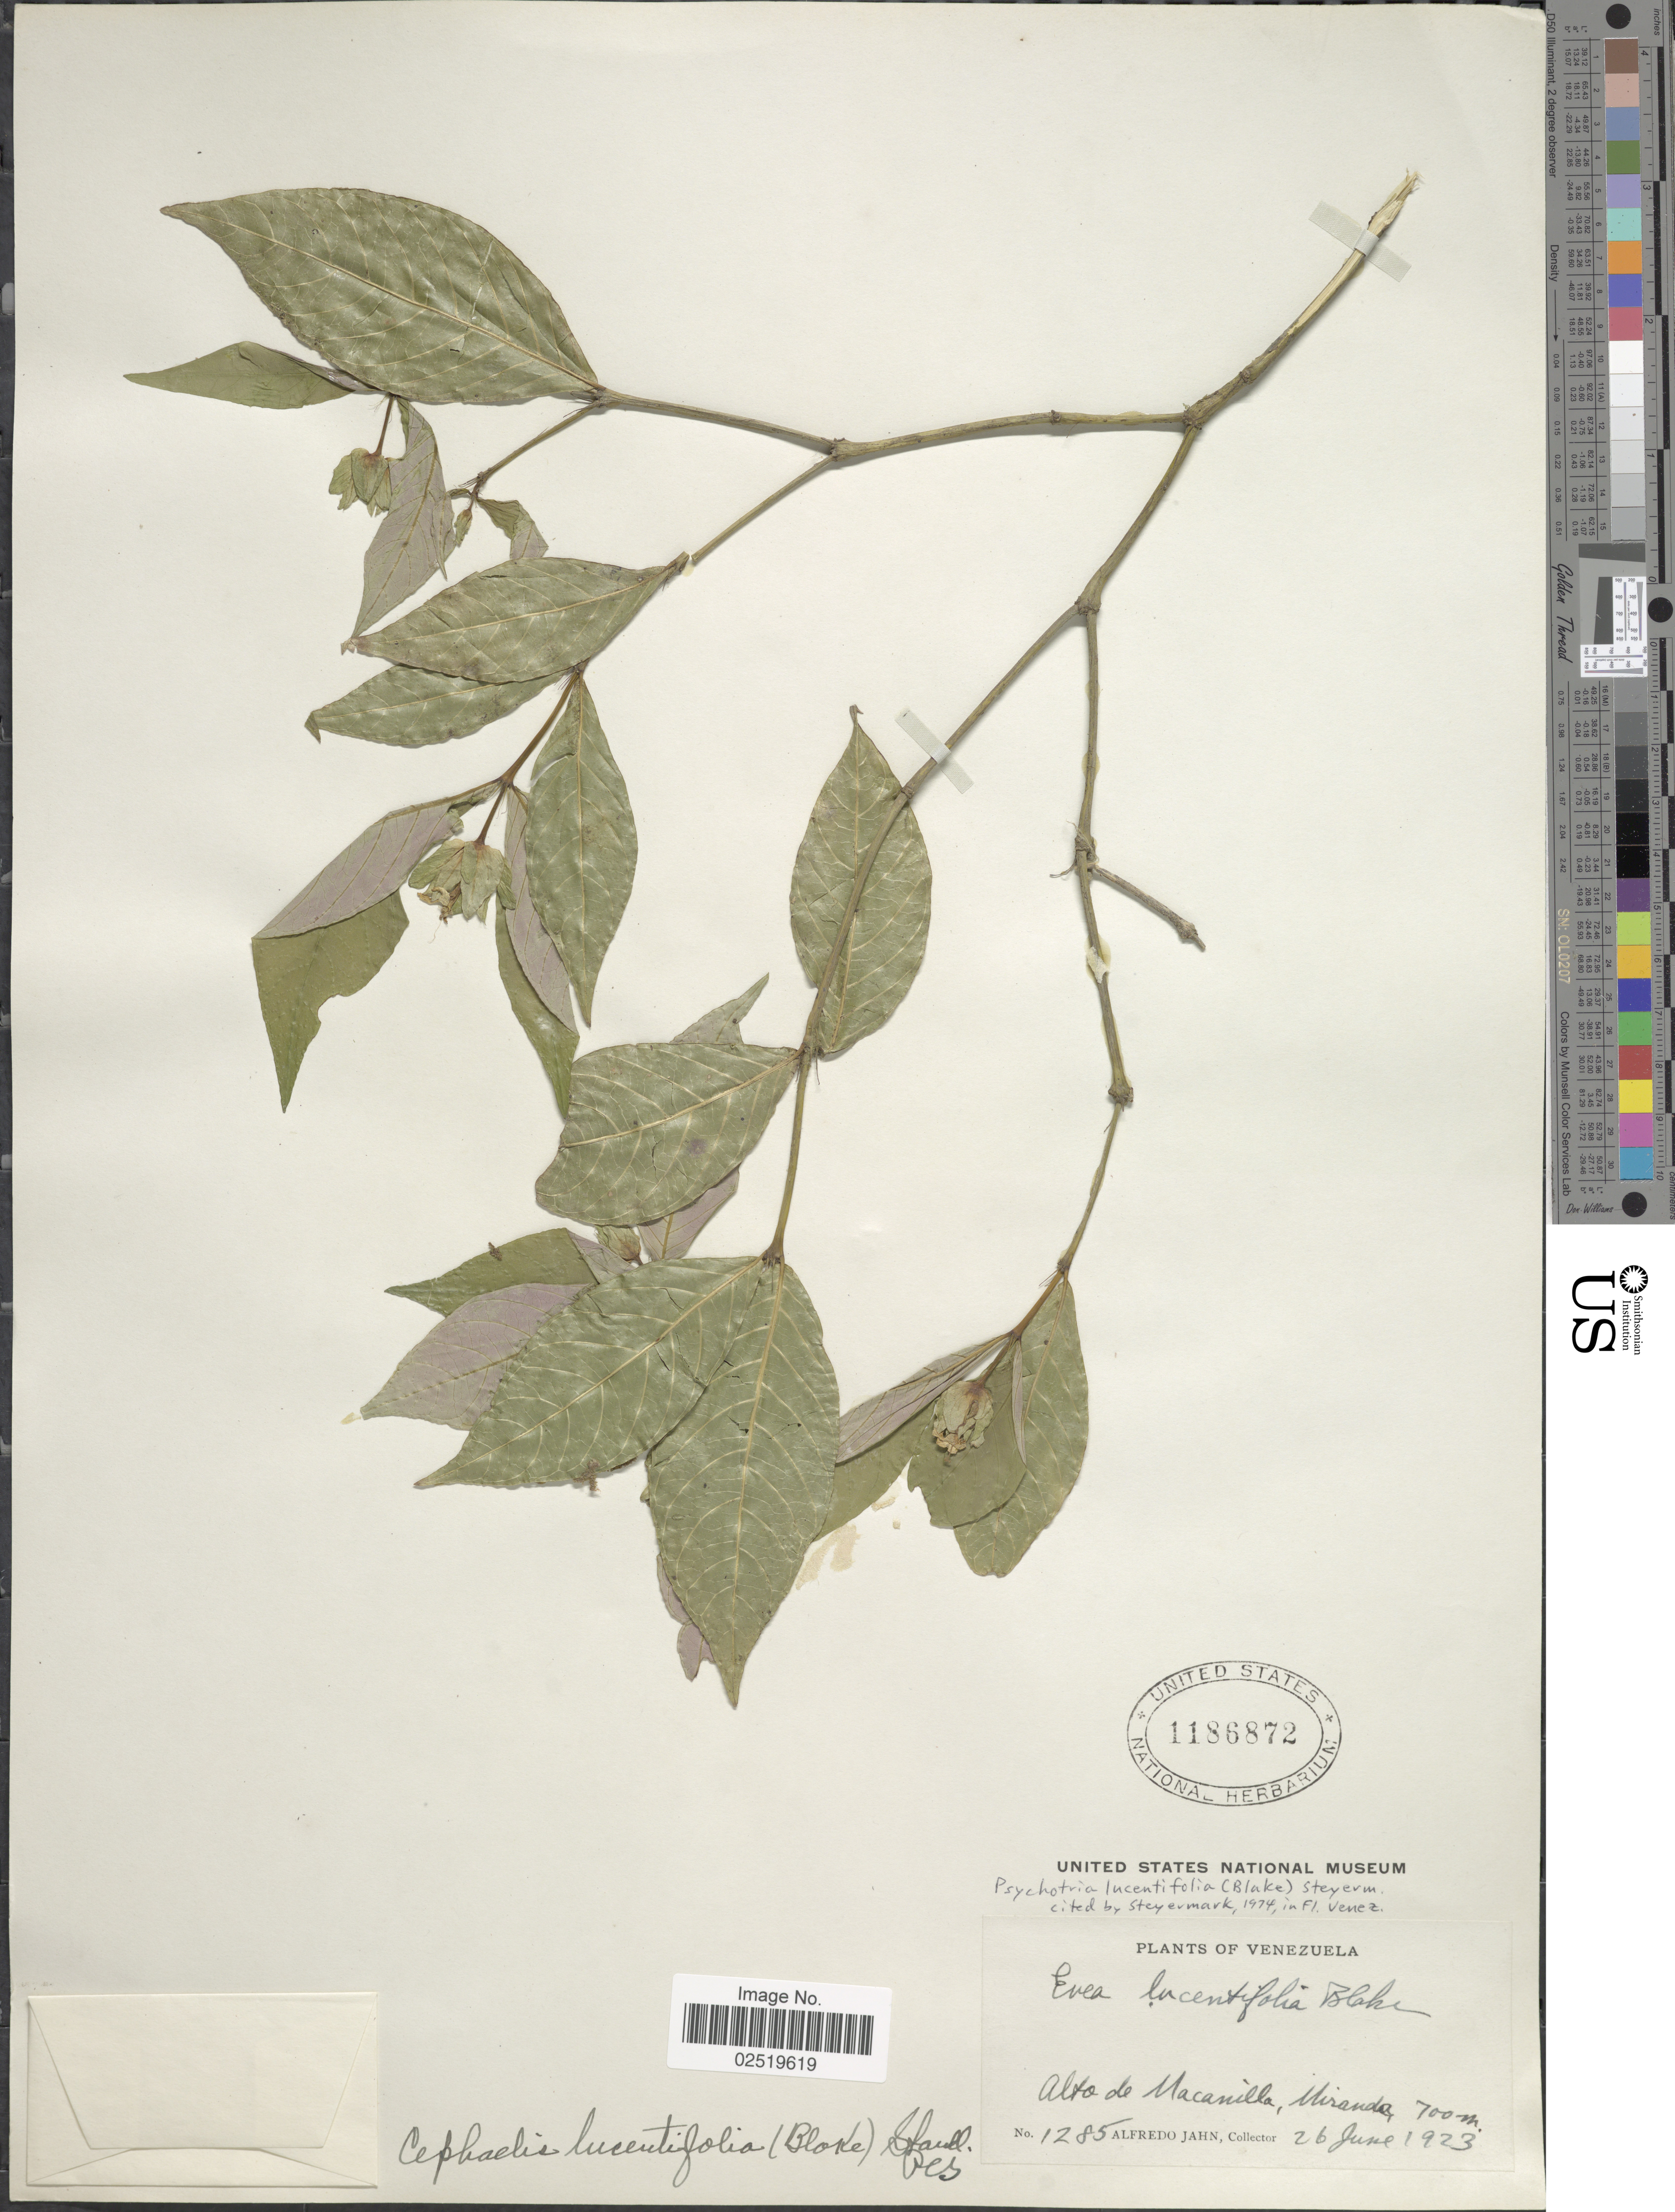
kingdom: Plantae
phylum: Tracheophyta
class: Magnoliopsida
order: Gentianales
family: Rubiaceae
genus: Psychotria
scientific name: Psychotria lucentifolia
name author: (S.F. Blake) Steyerm.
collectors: A. Jahn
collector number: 1285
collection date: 1923-06-26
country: Venezuela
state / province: Miranda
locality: Alto de Macanilla.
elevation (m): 700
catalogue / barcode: US 1186872